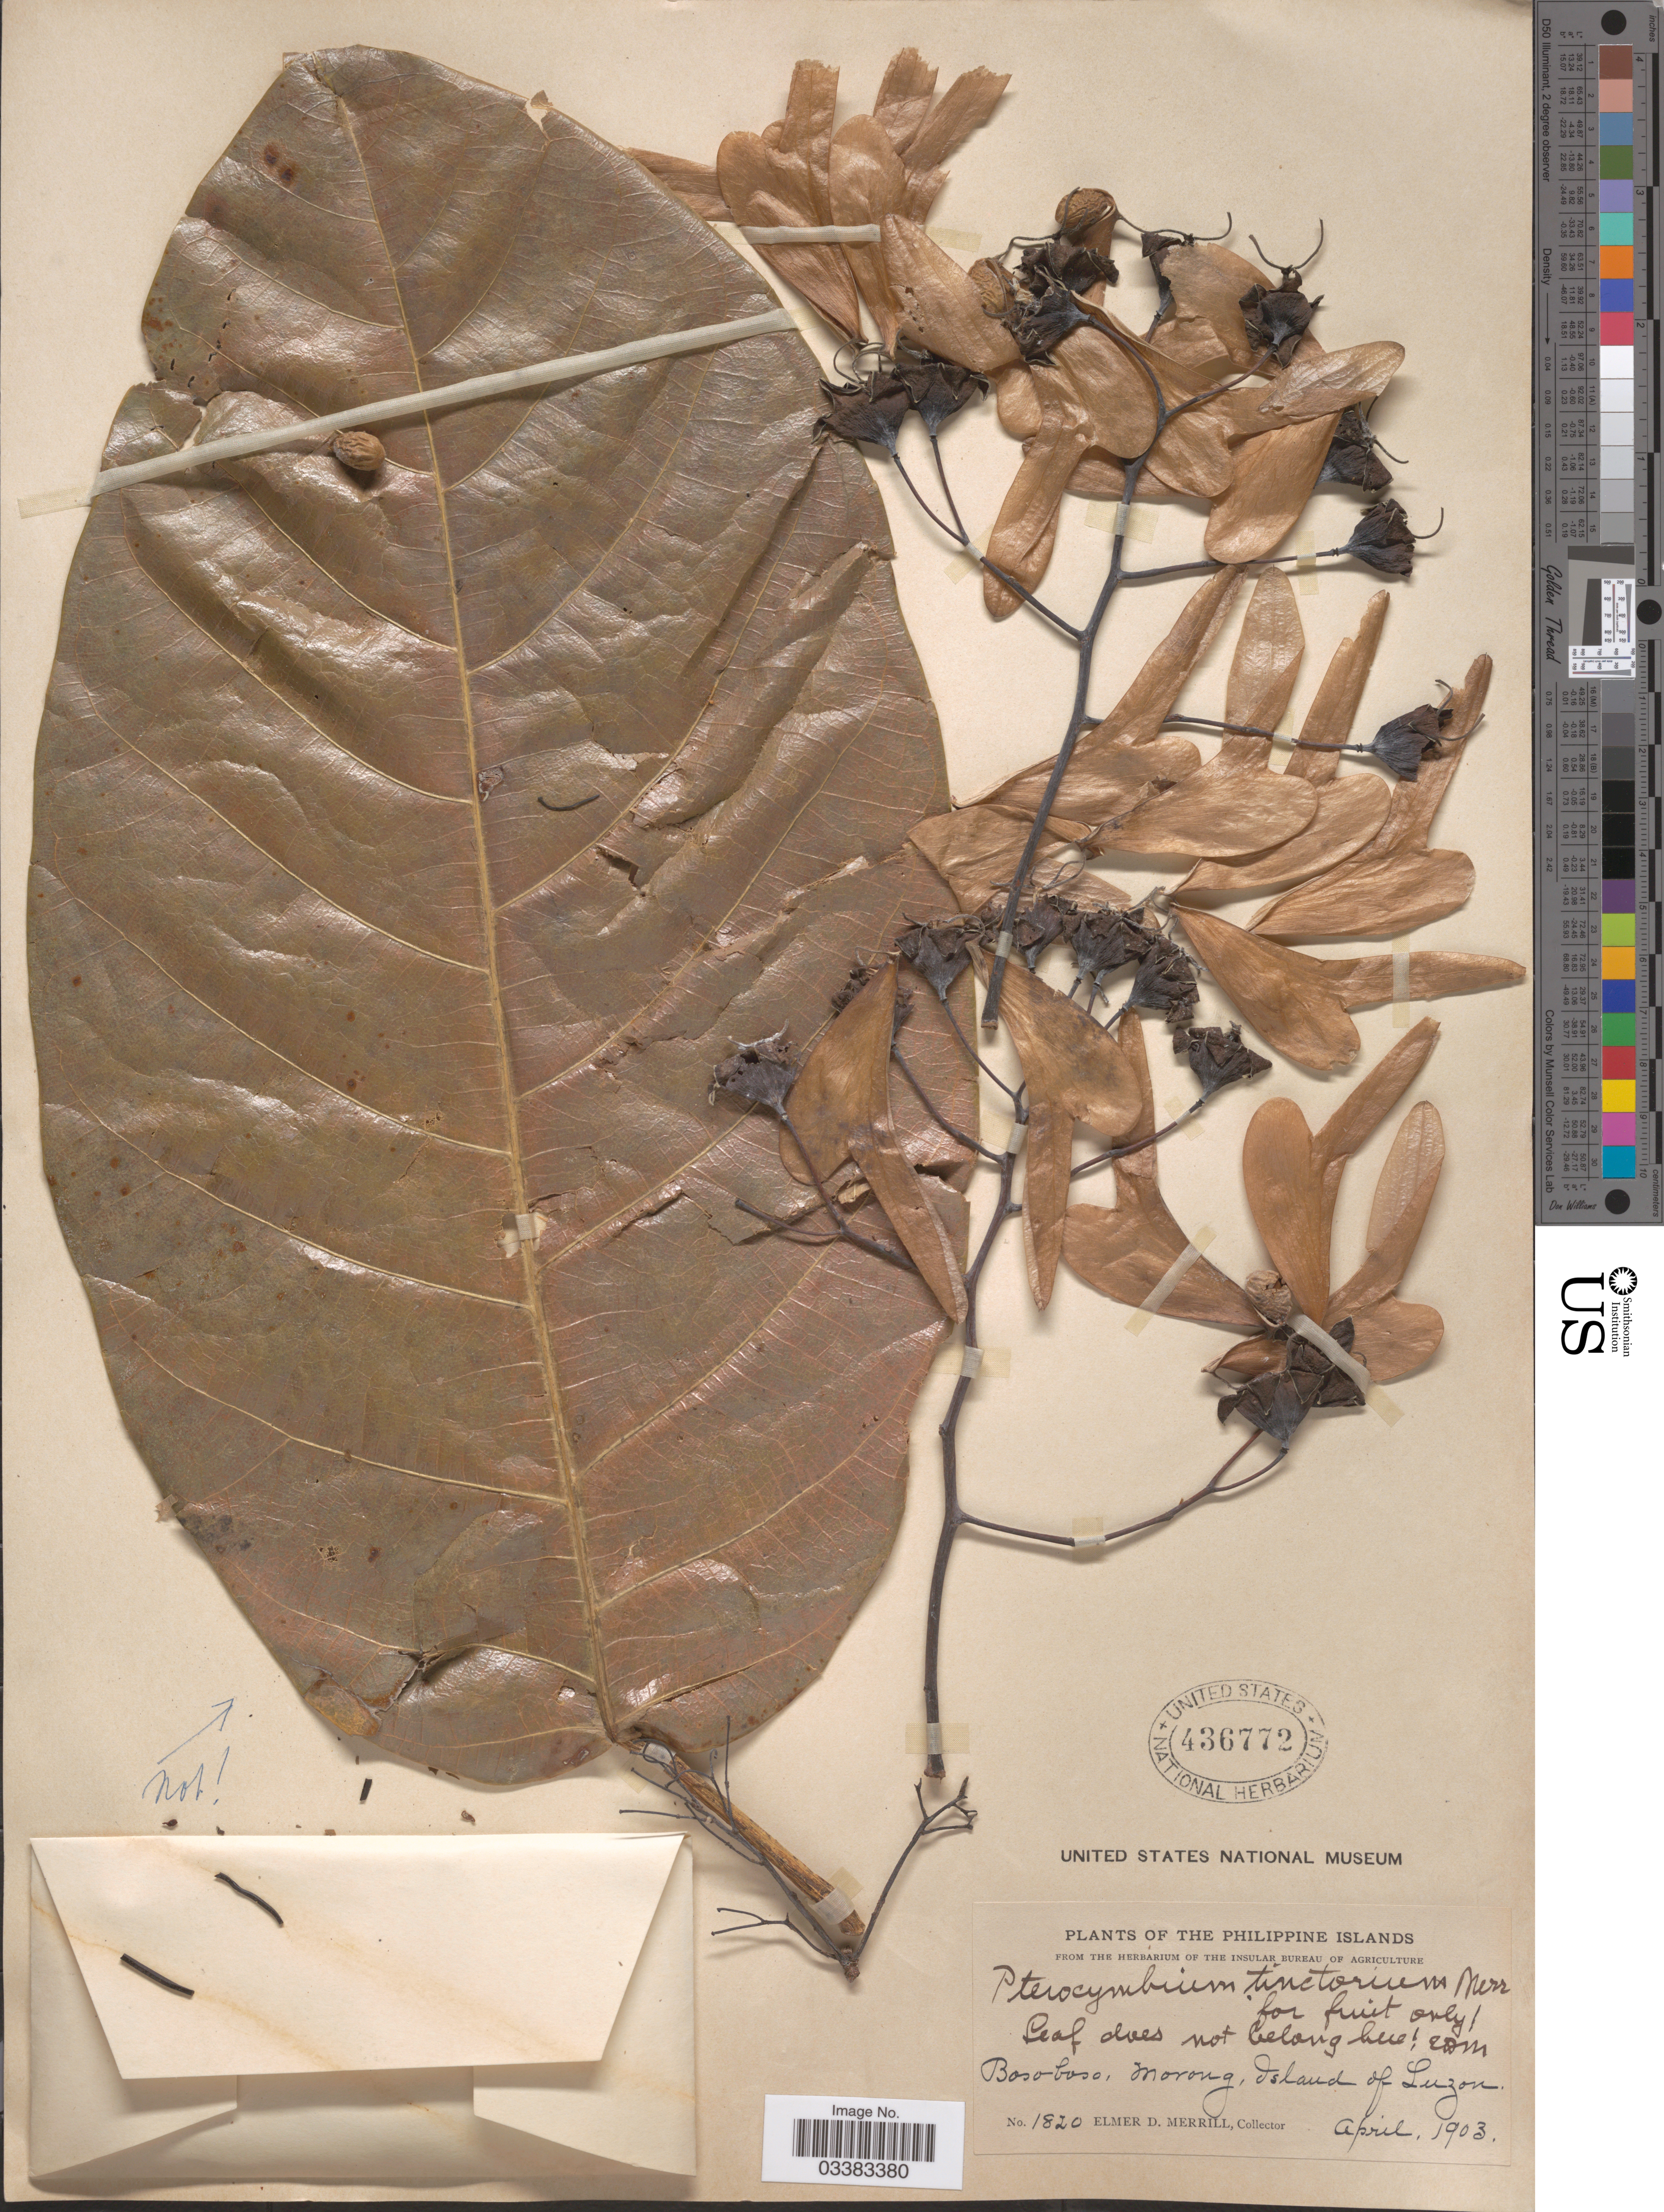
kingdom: Plantae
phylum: Tracheophyta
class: Magnoliopsida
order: Malvales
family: Malvaceae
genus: Pterocymbium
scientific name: Pterocymbium tinctorium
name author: Merr.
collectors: E. D. Merrill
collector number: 1820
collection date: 1903-04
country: Philippines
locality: The Philippine Islands. Bosoboso, Morong, Island of Luzon.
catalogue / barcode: US 436772